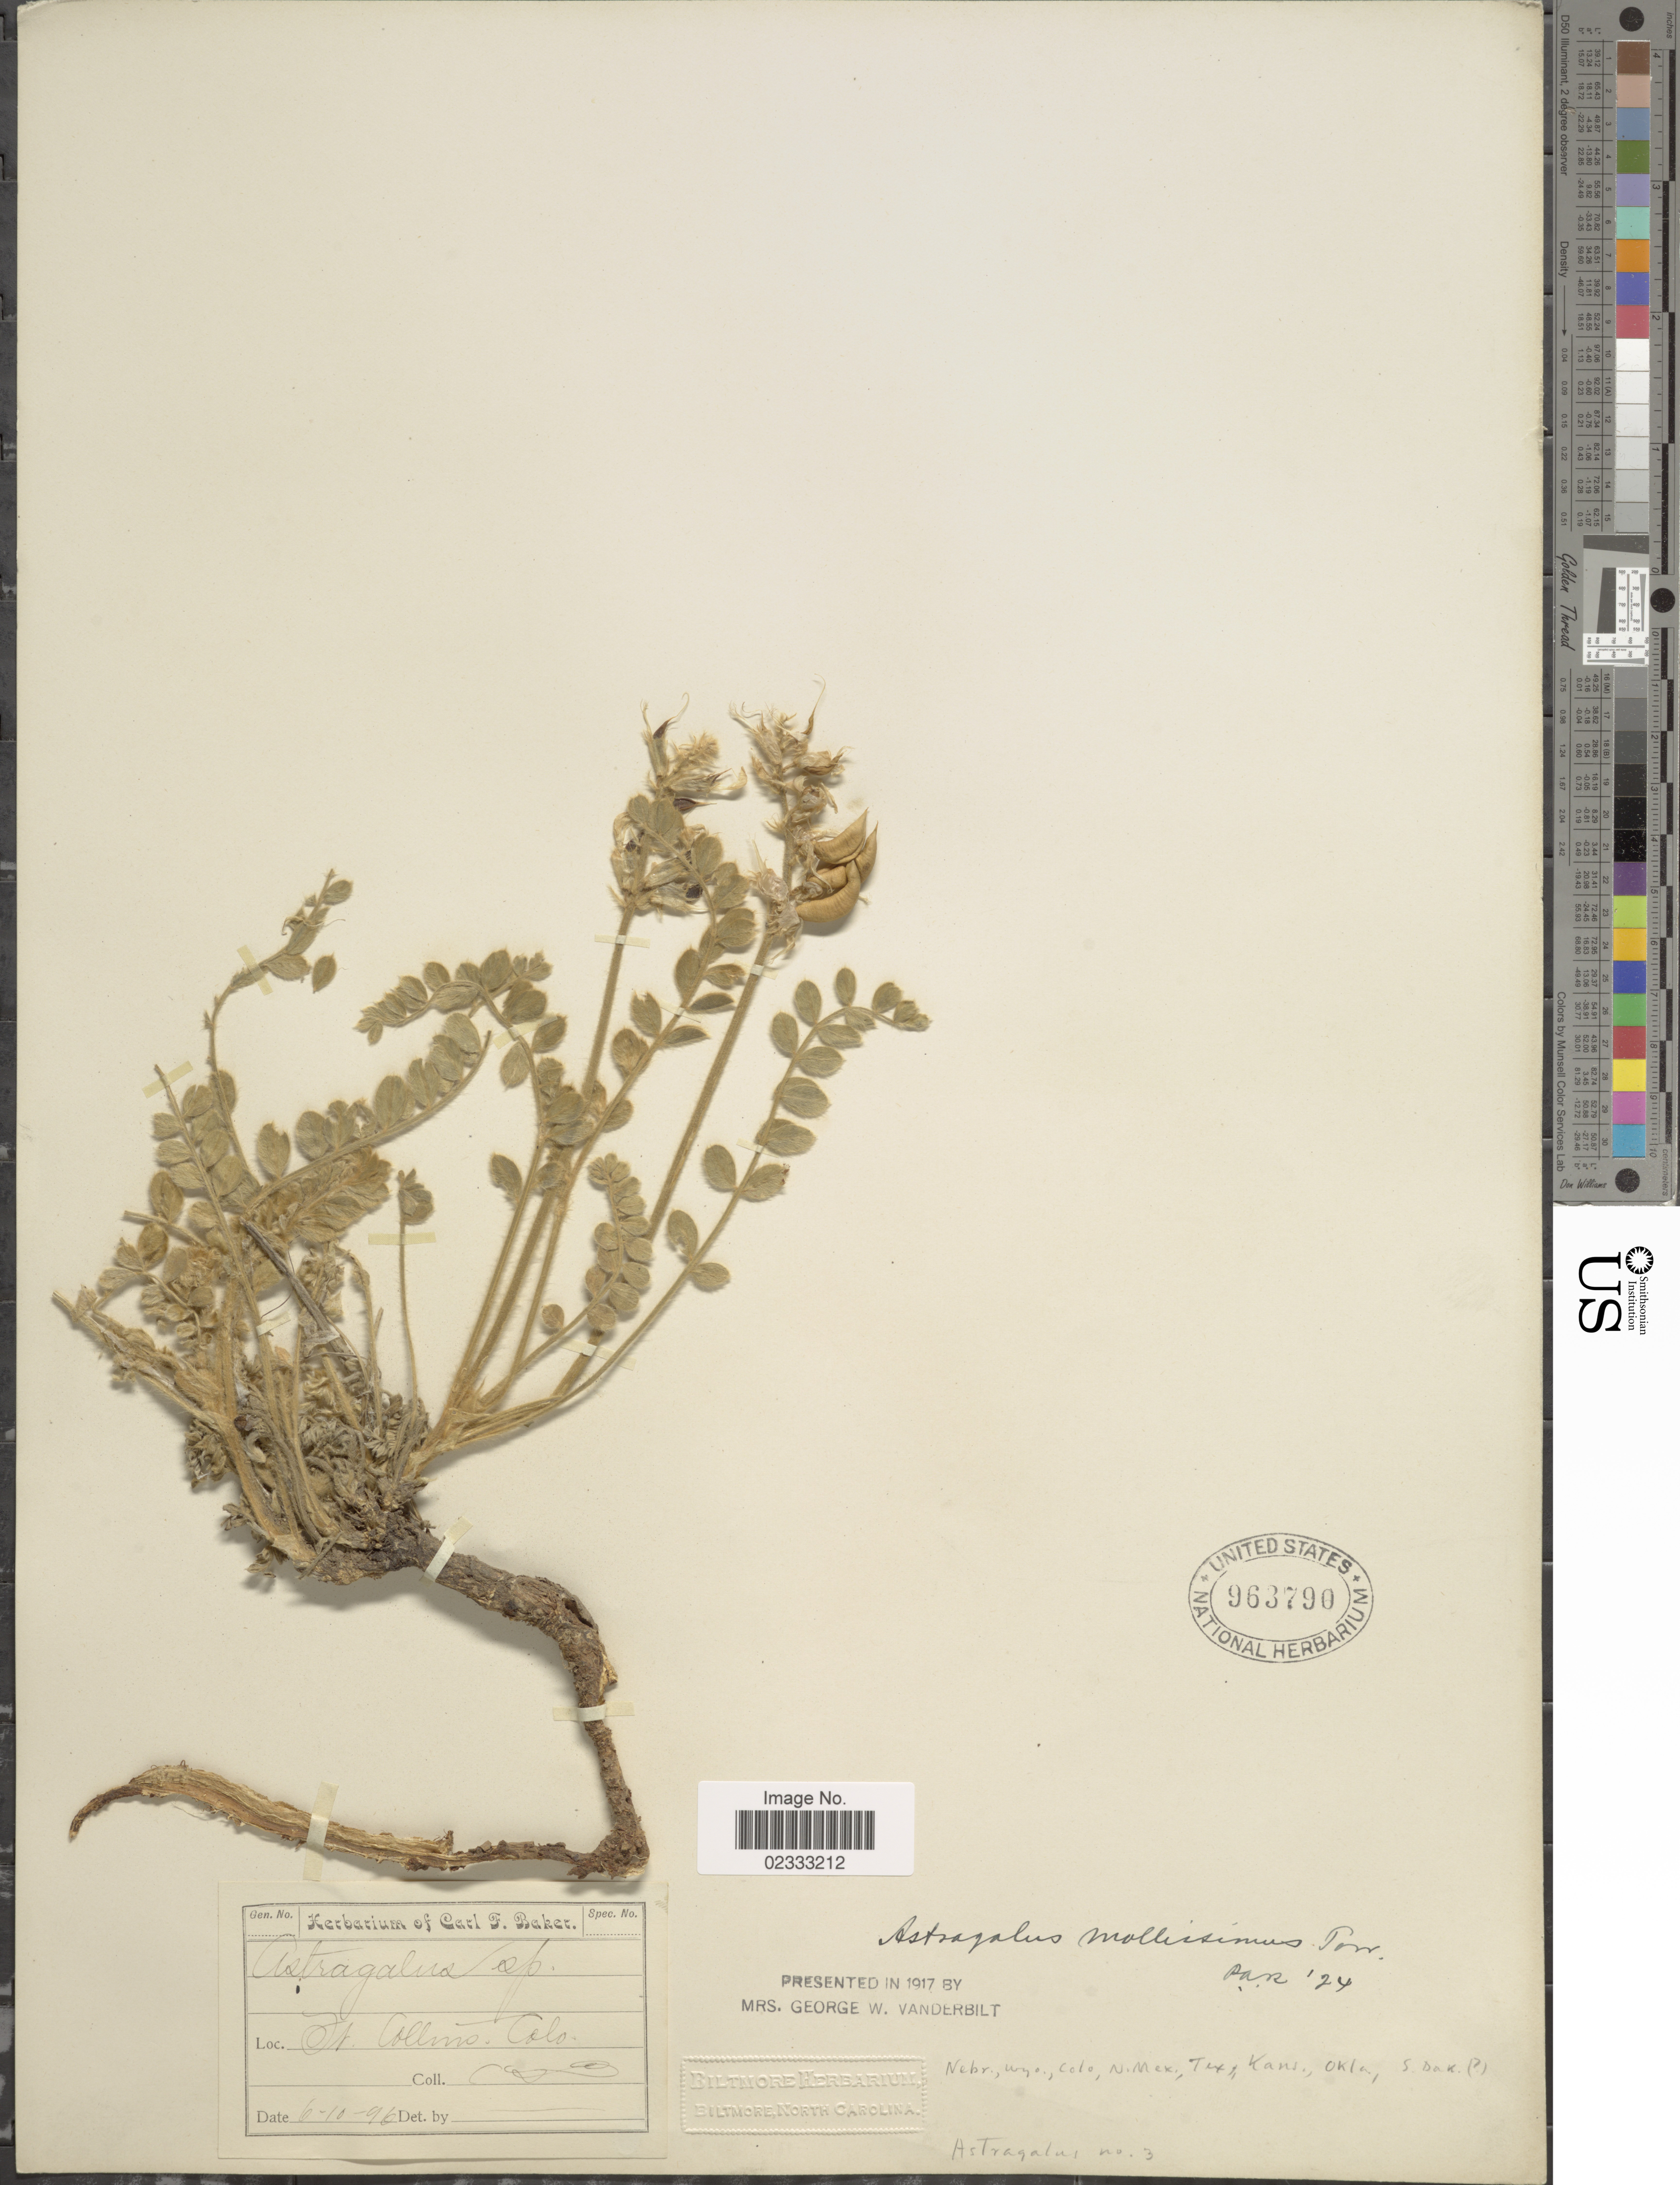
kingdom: Plantae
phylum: Tracheophyta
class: Magnoliopsida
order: Fabales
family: Fabaceae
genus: Astragalus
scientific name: Astragalus mollissimus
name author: Torr.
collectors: Astragalus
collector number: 3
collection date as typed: Transcribed d/m/y: 10/6/96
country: United States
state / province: Colorado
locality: St. Collino, Colo.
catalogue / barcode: US 963790